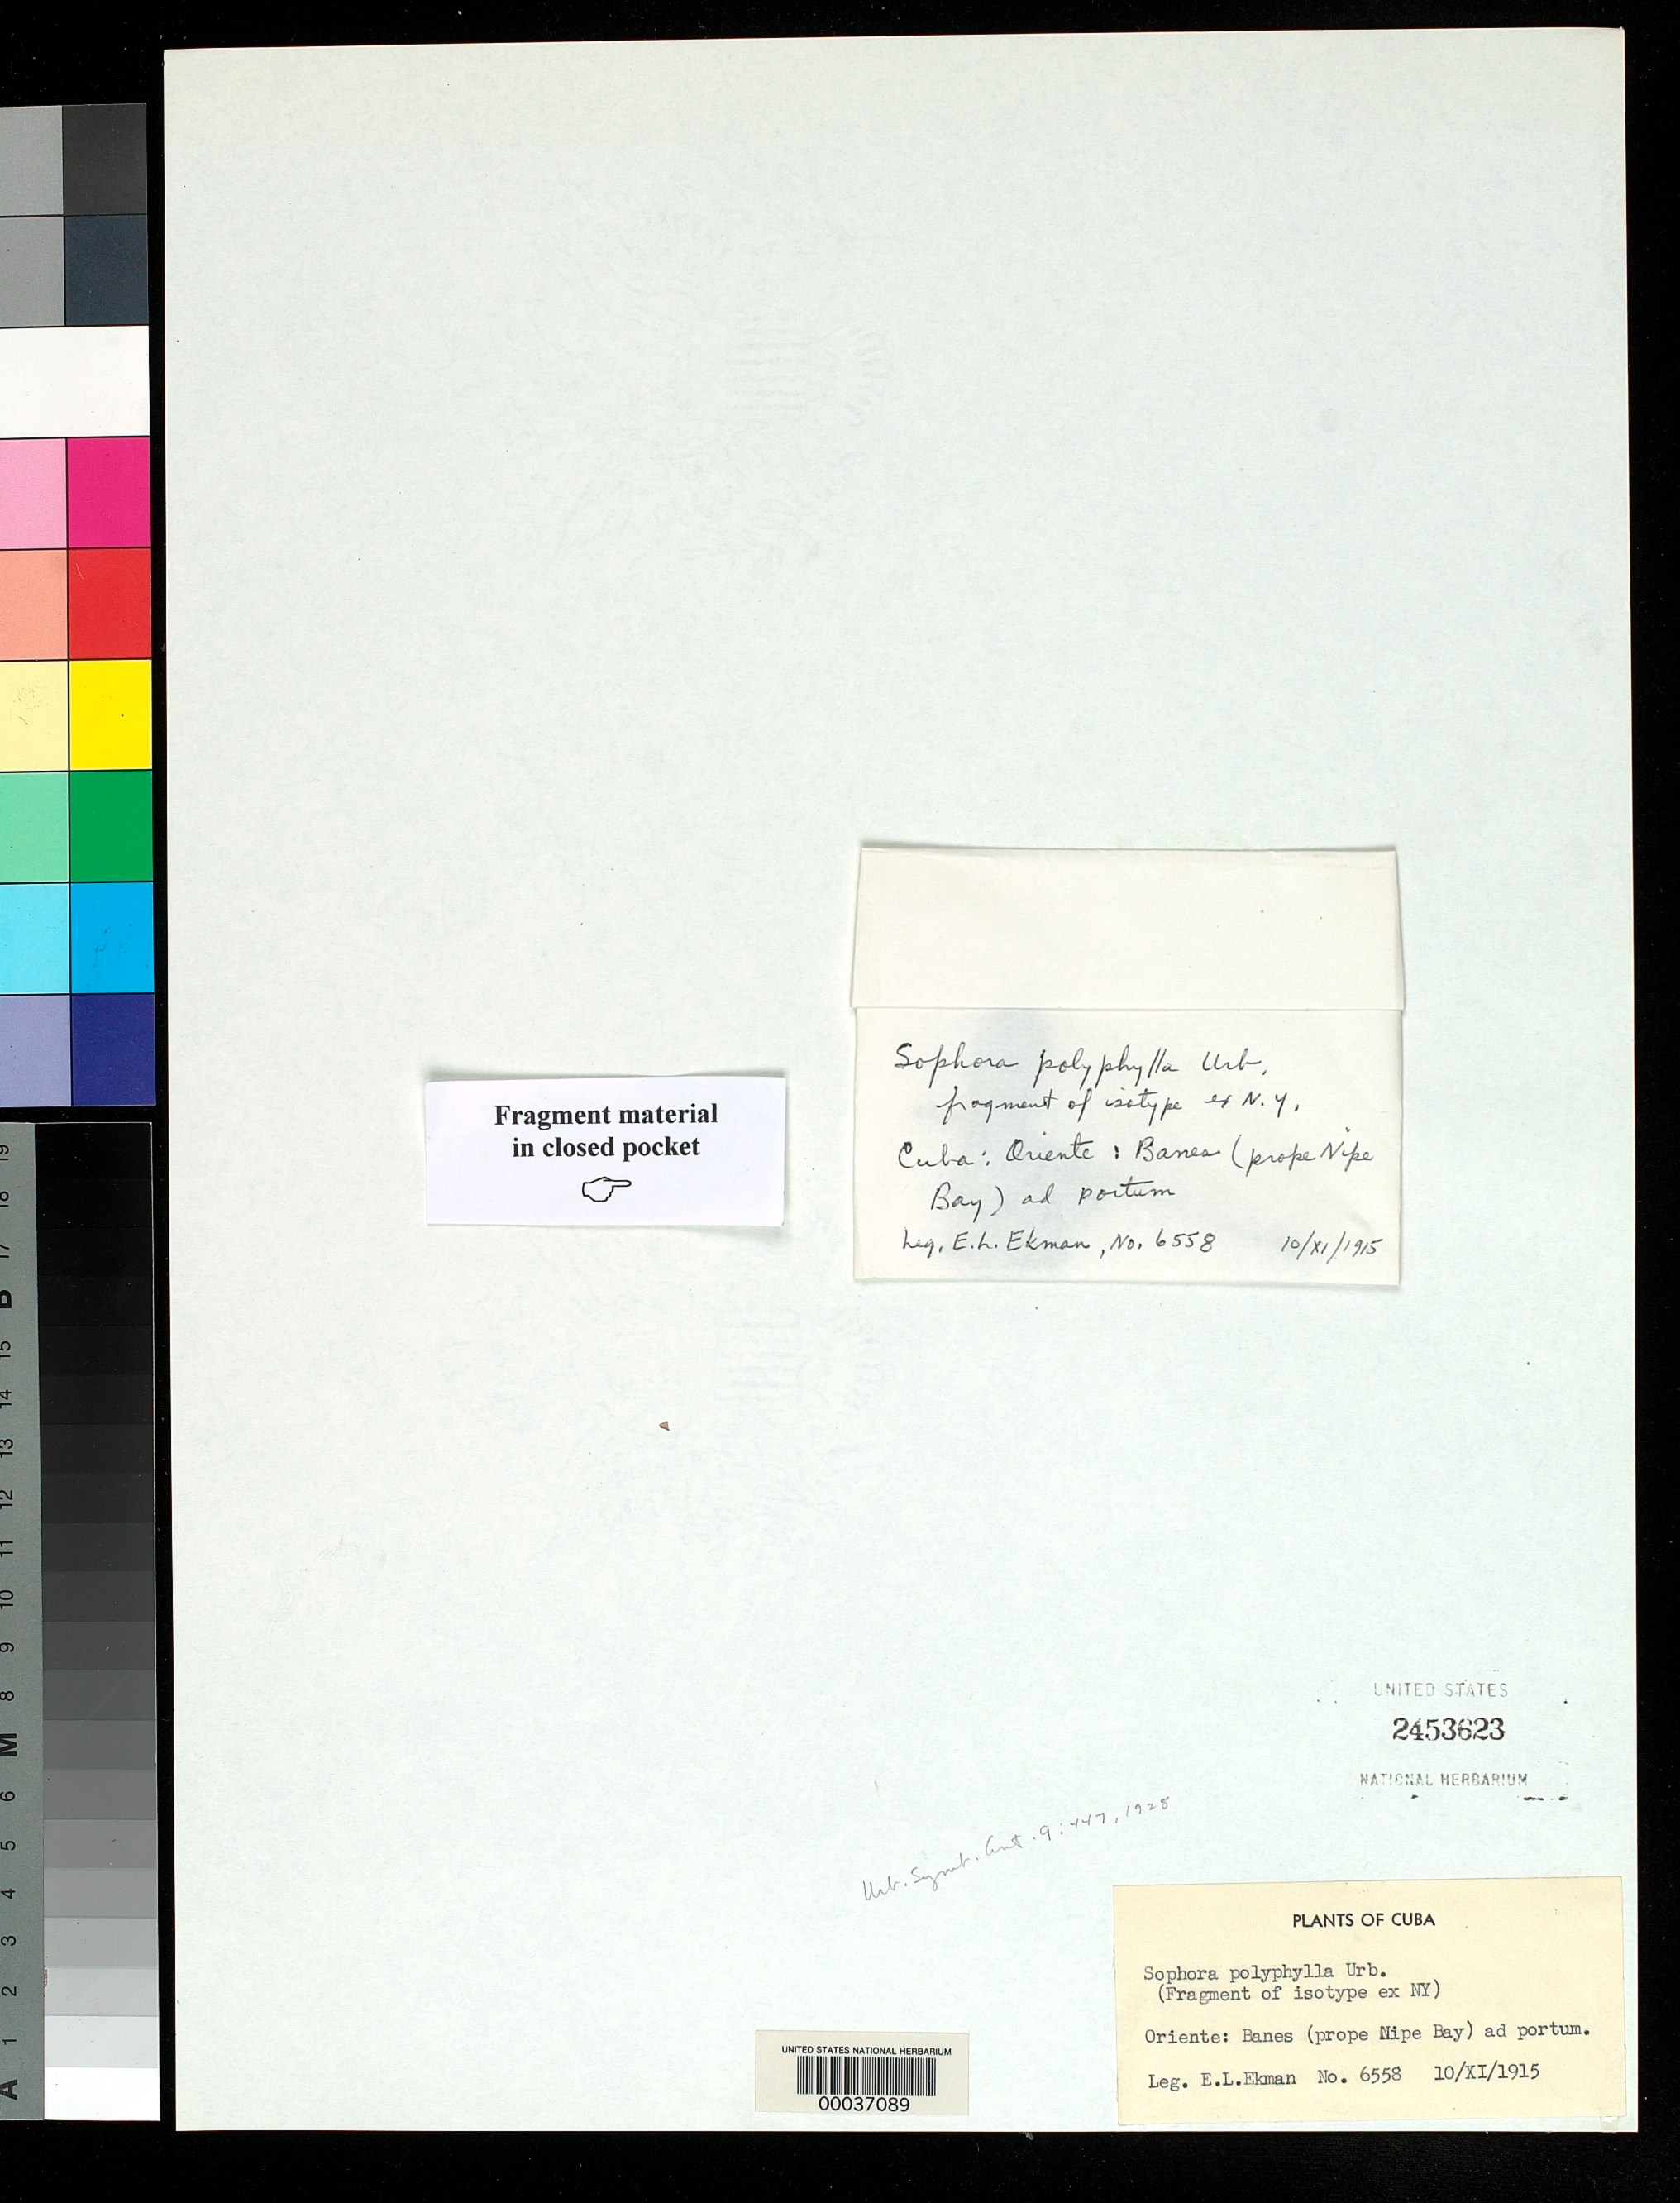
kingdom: Plantae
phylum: Tracheophyta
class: Magnoliopsida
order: Fabales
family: Fabaceae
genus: Sophora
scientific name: Sophora polyphylla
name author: Urb.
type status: Isotype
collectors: E. L. Ekman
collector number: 6558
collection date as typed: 10 Nov 1915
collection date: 1915-11-10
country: Cuba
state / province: Oriente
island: Greater Antilles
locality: Prope Banes, Nipe.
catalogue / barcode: US 2453